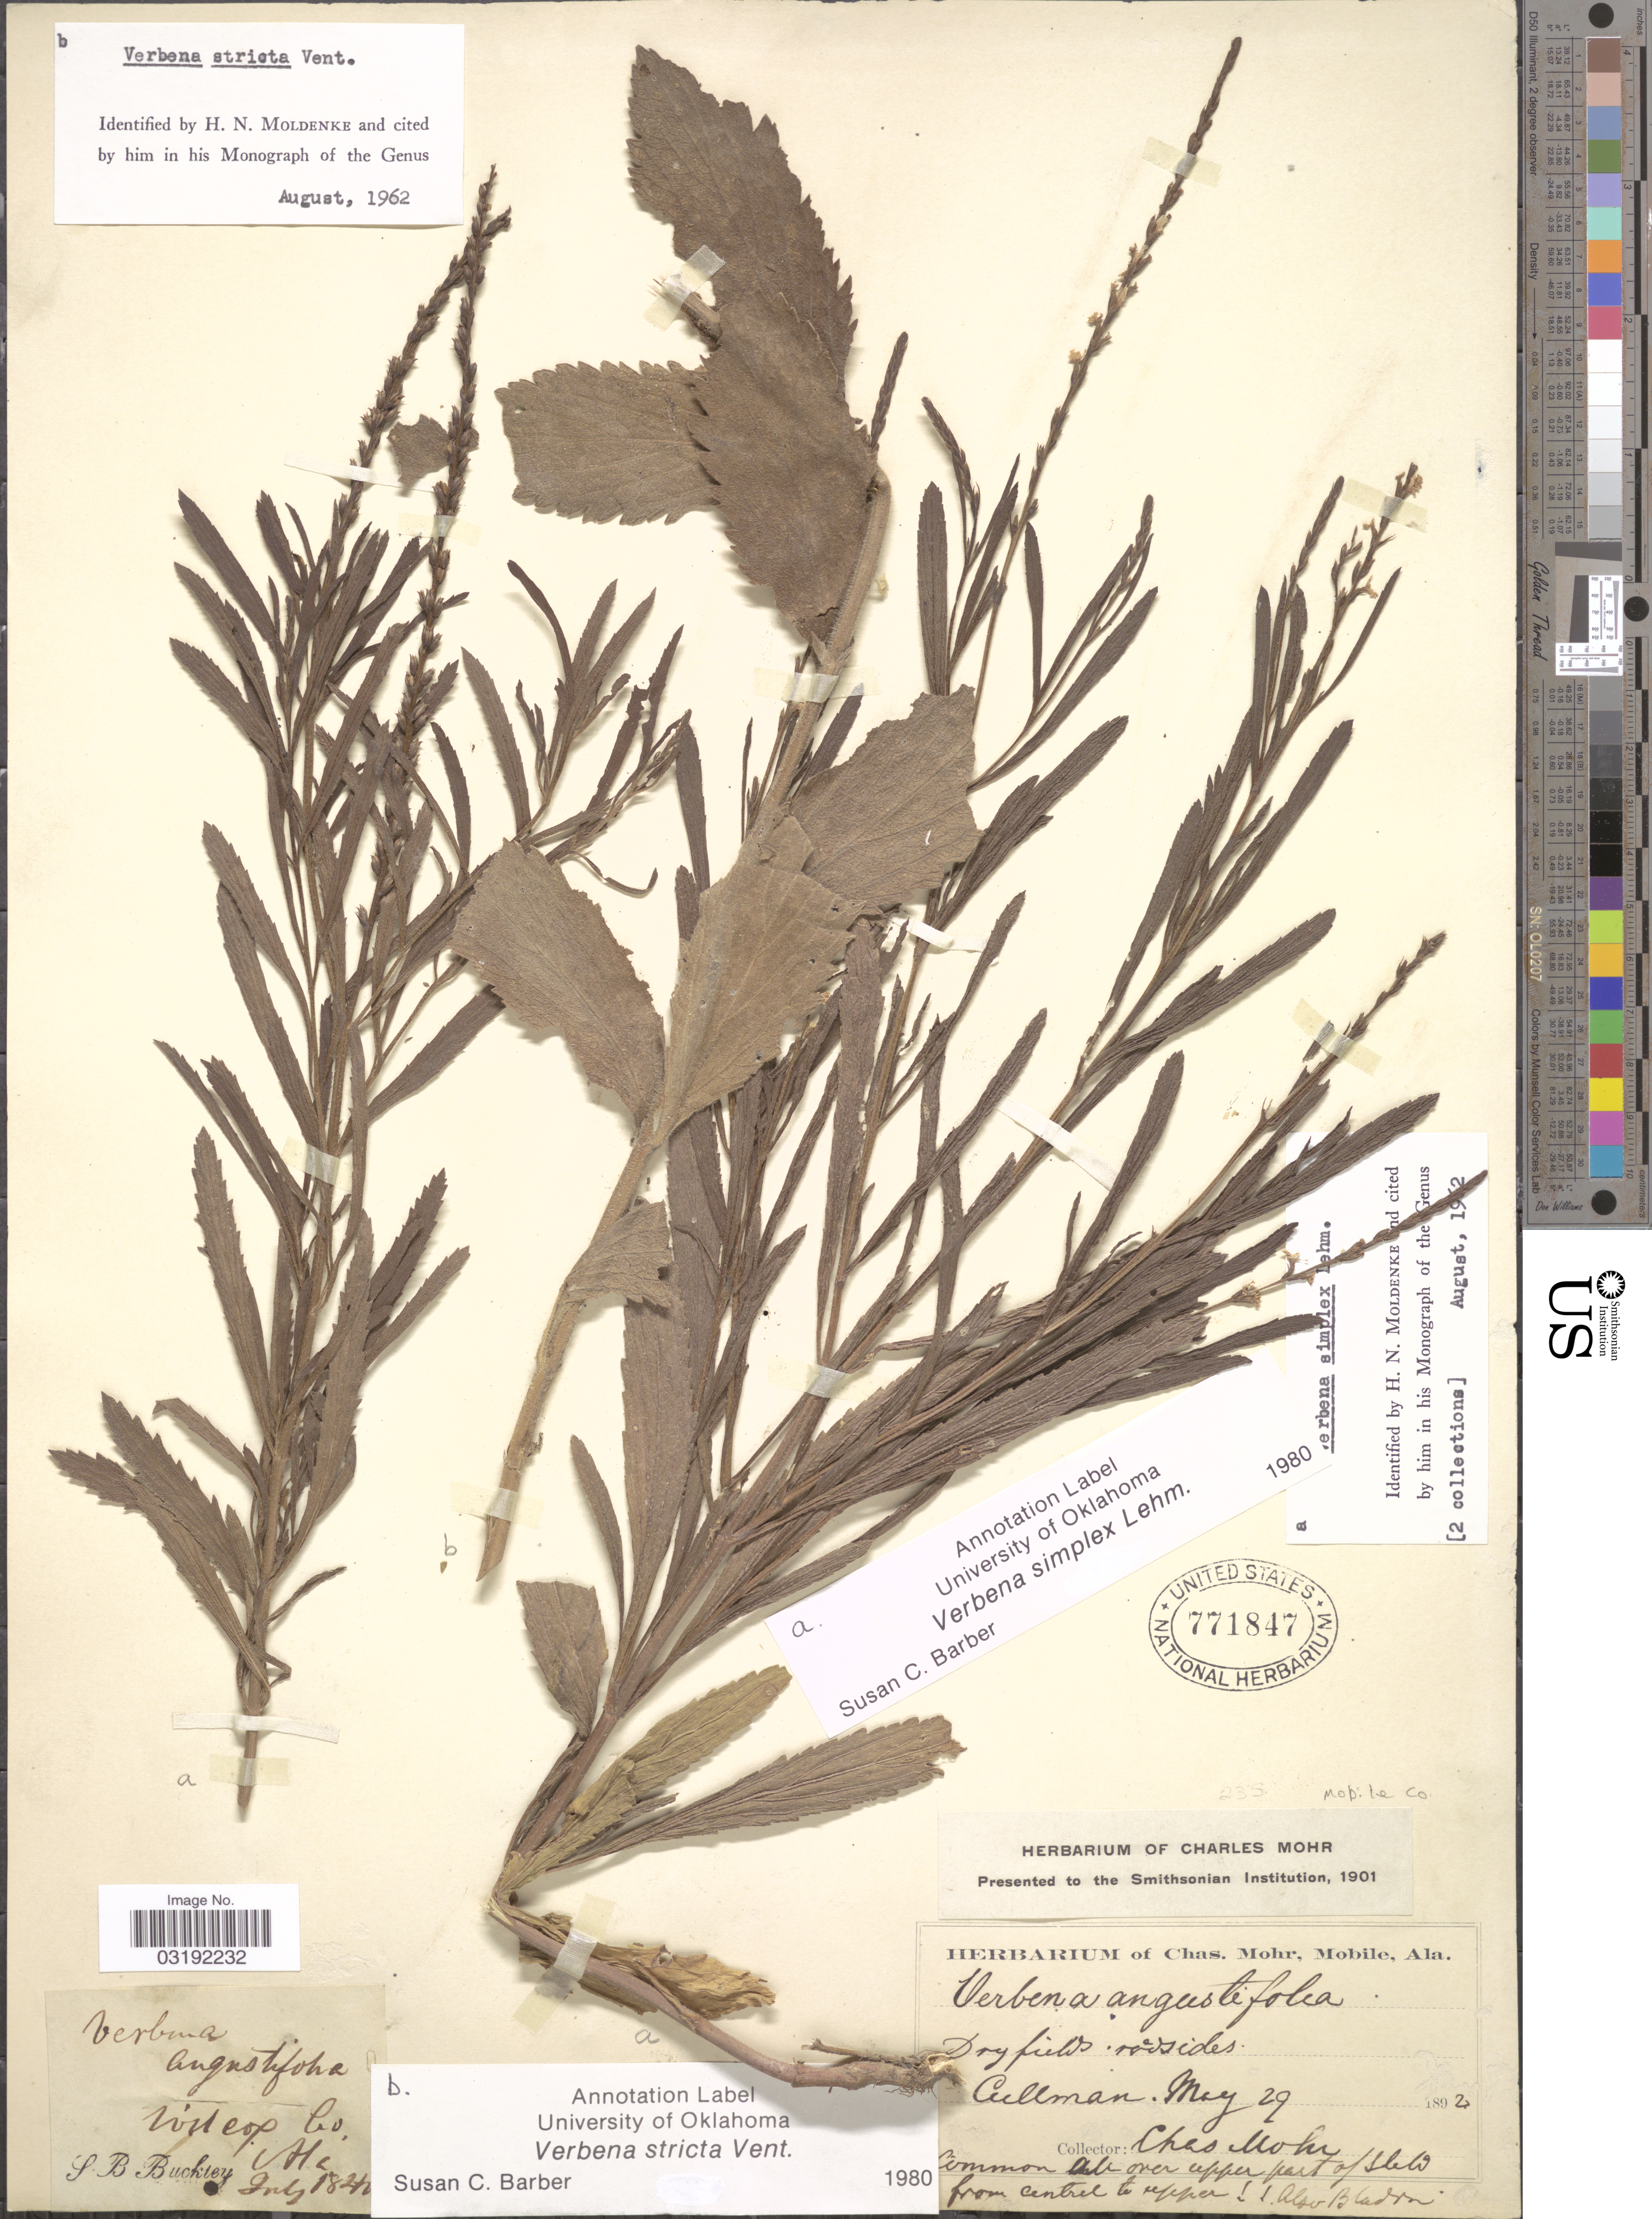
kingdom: Plantae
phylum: Tracheophyta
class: Magnoliopsida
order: Lamiales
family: Verbenaceae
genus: Verbena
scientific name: Verbena simplex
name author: F. Lehm.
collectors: S. B. Buckley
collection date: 1840-07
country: United States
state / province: Alabama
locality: Wilcox Co.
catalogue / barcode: US 771847-2